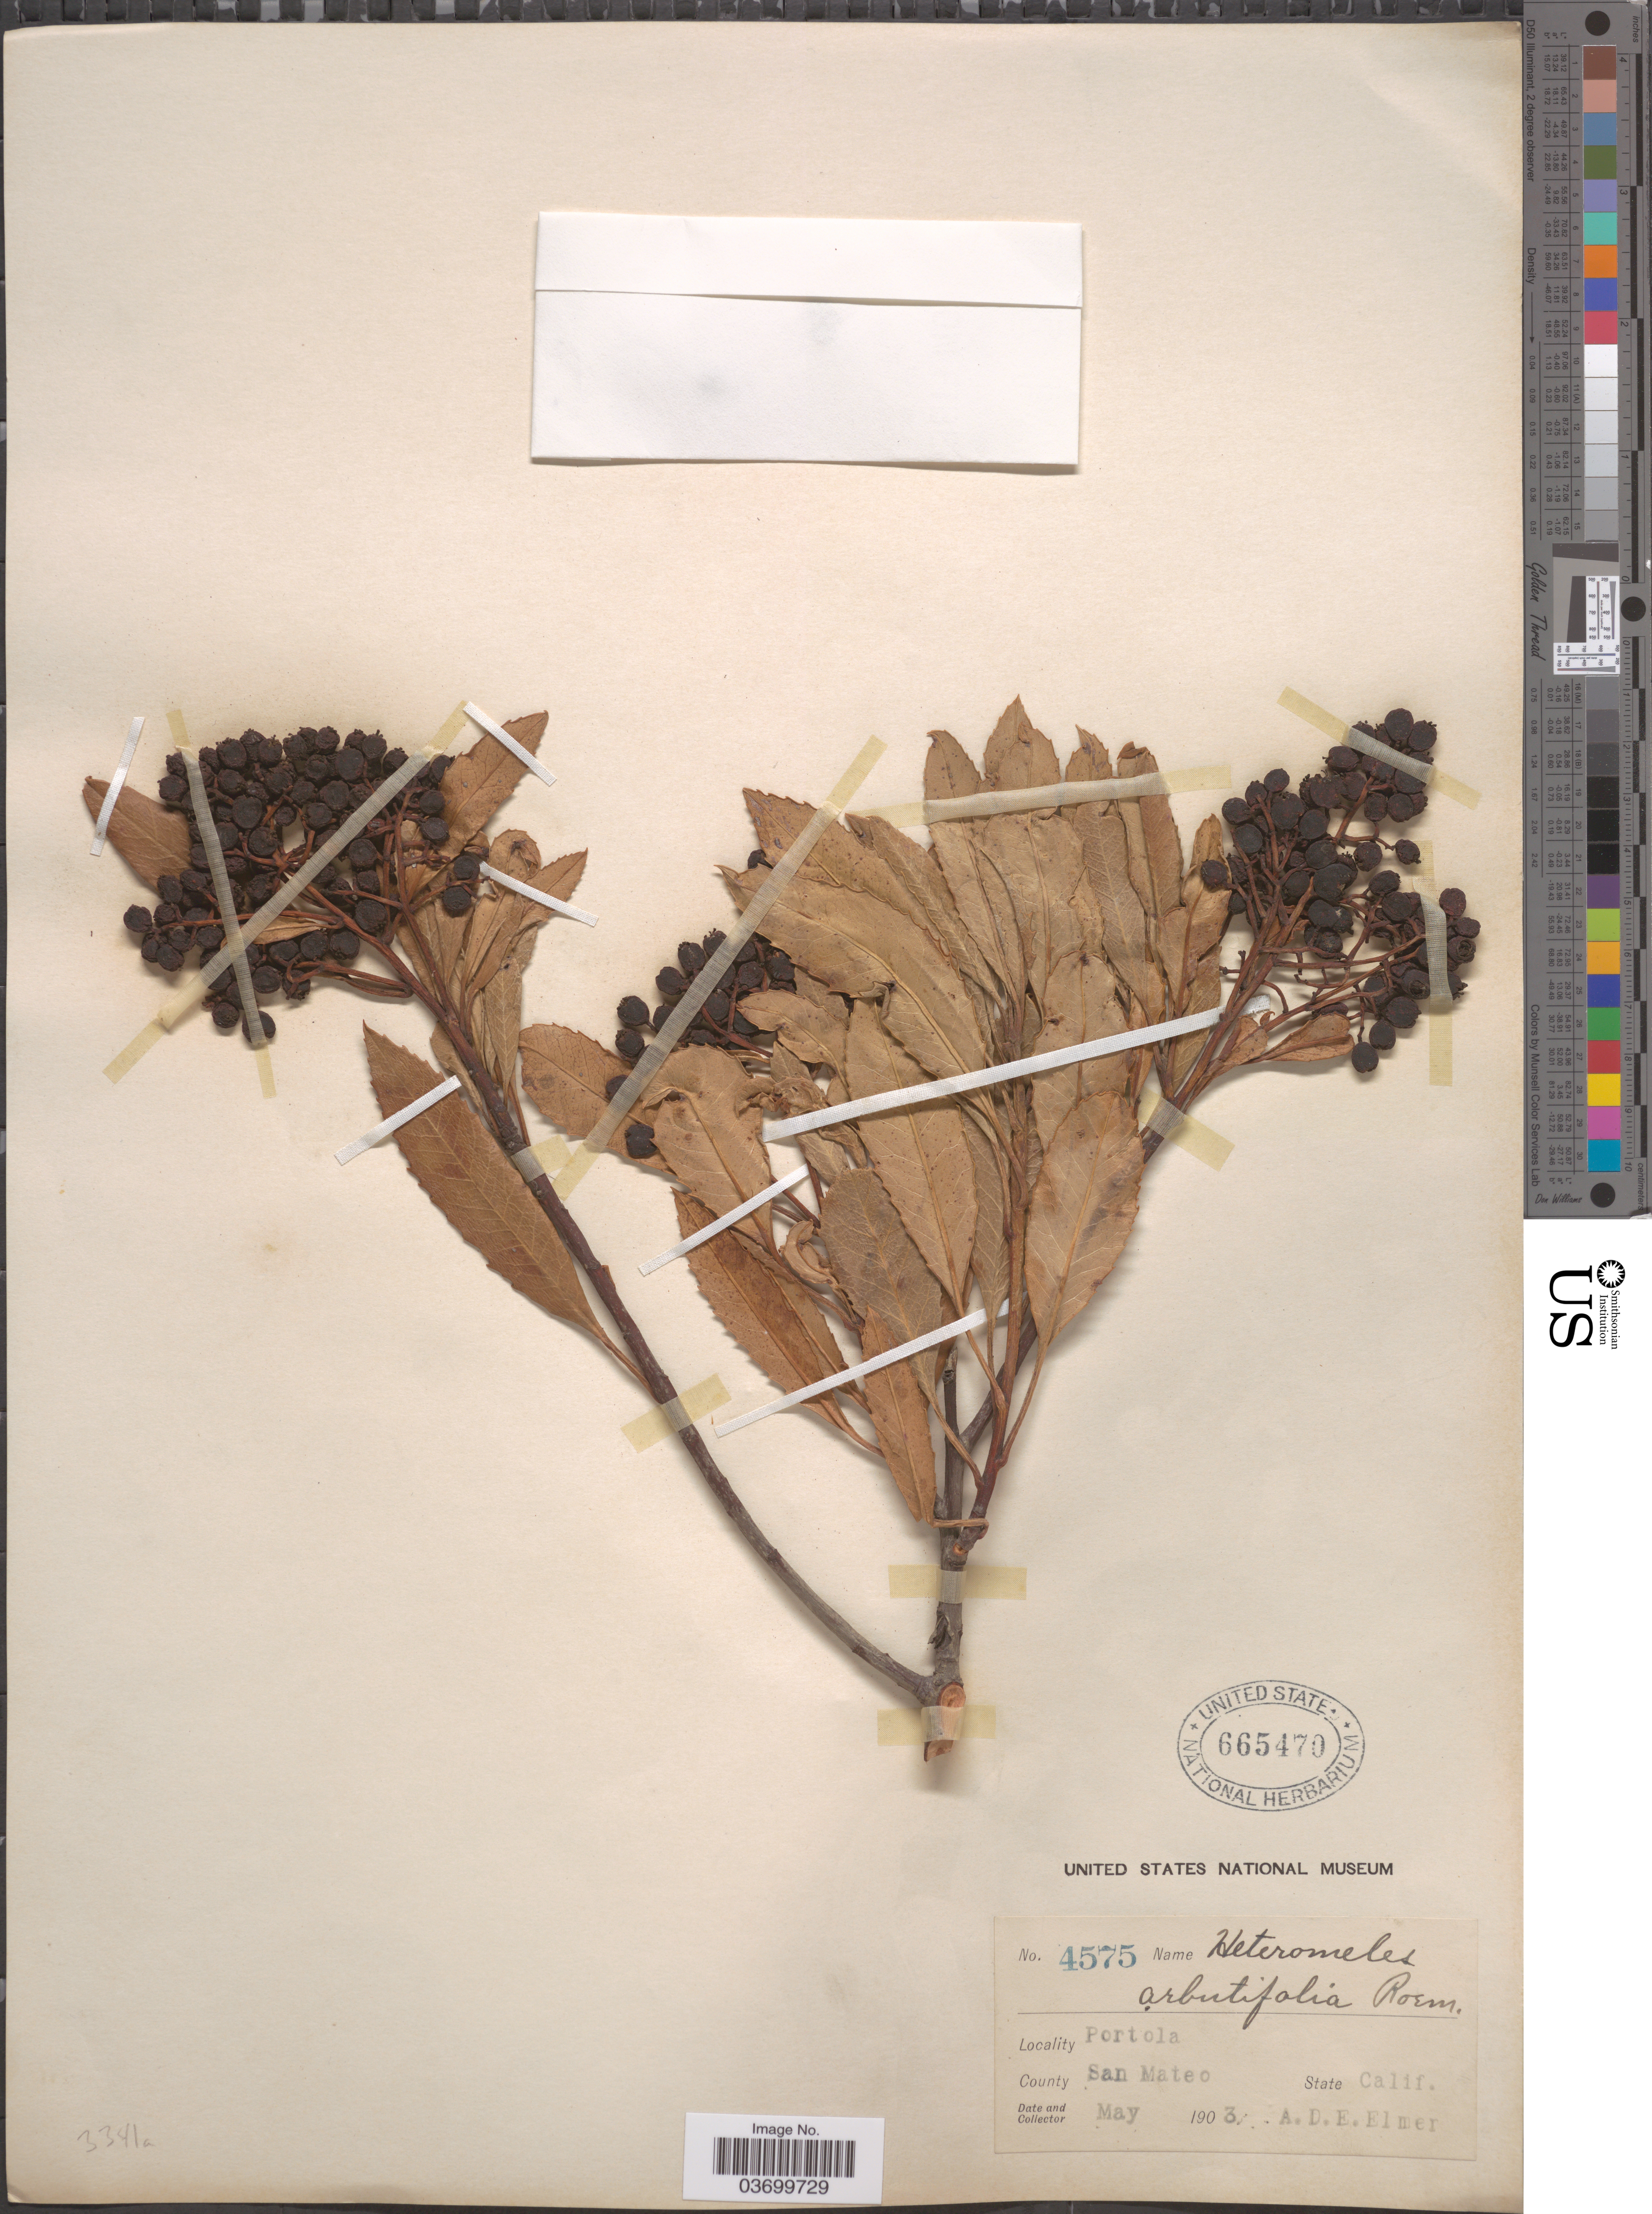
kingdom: Plantae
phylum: Tracheophyta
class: Magnoliopsida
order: Rosales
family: Rosaceae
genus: Heteromeles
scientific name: Heteromeles salicifolia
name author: (C. Presl) Abrams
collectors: A. D. E. Elmer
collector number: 4575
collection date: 1903-05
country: United States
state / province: California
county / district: San Mateo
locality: Portola. County San Mateo.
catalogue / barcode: US 665470